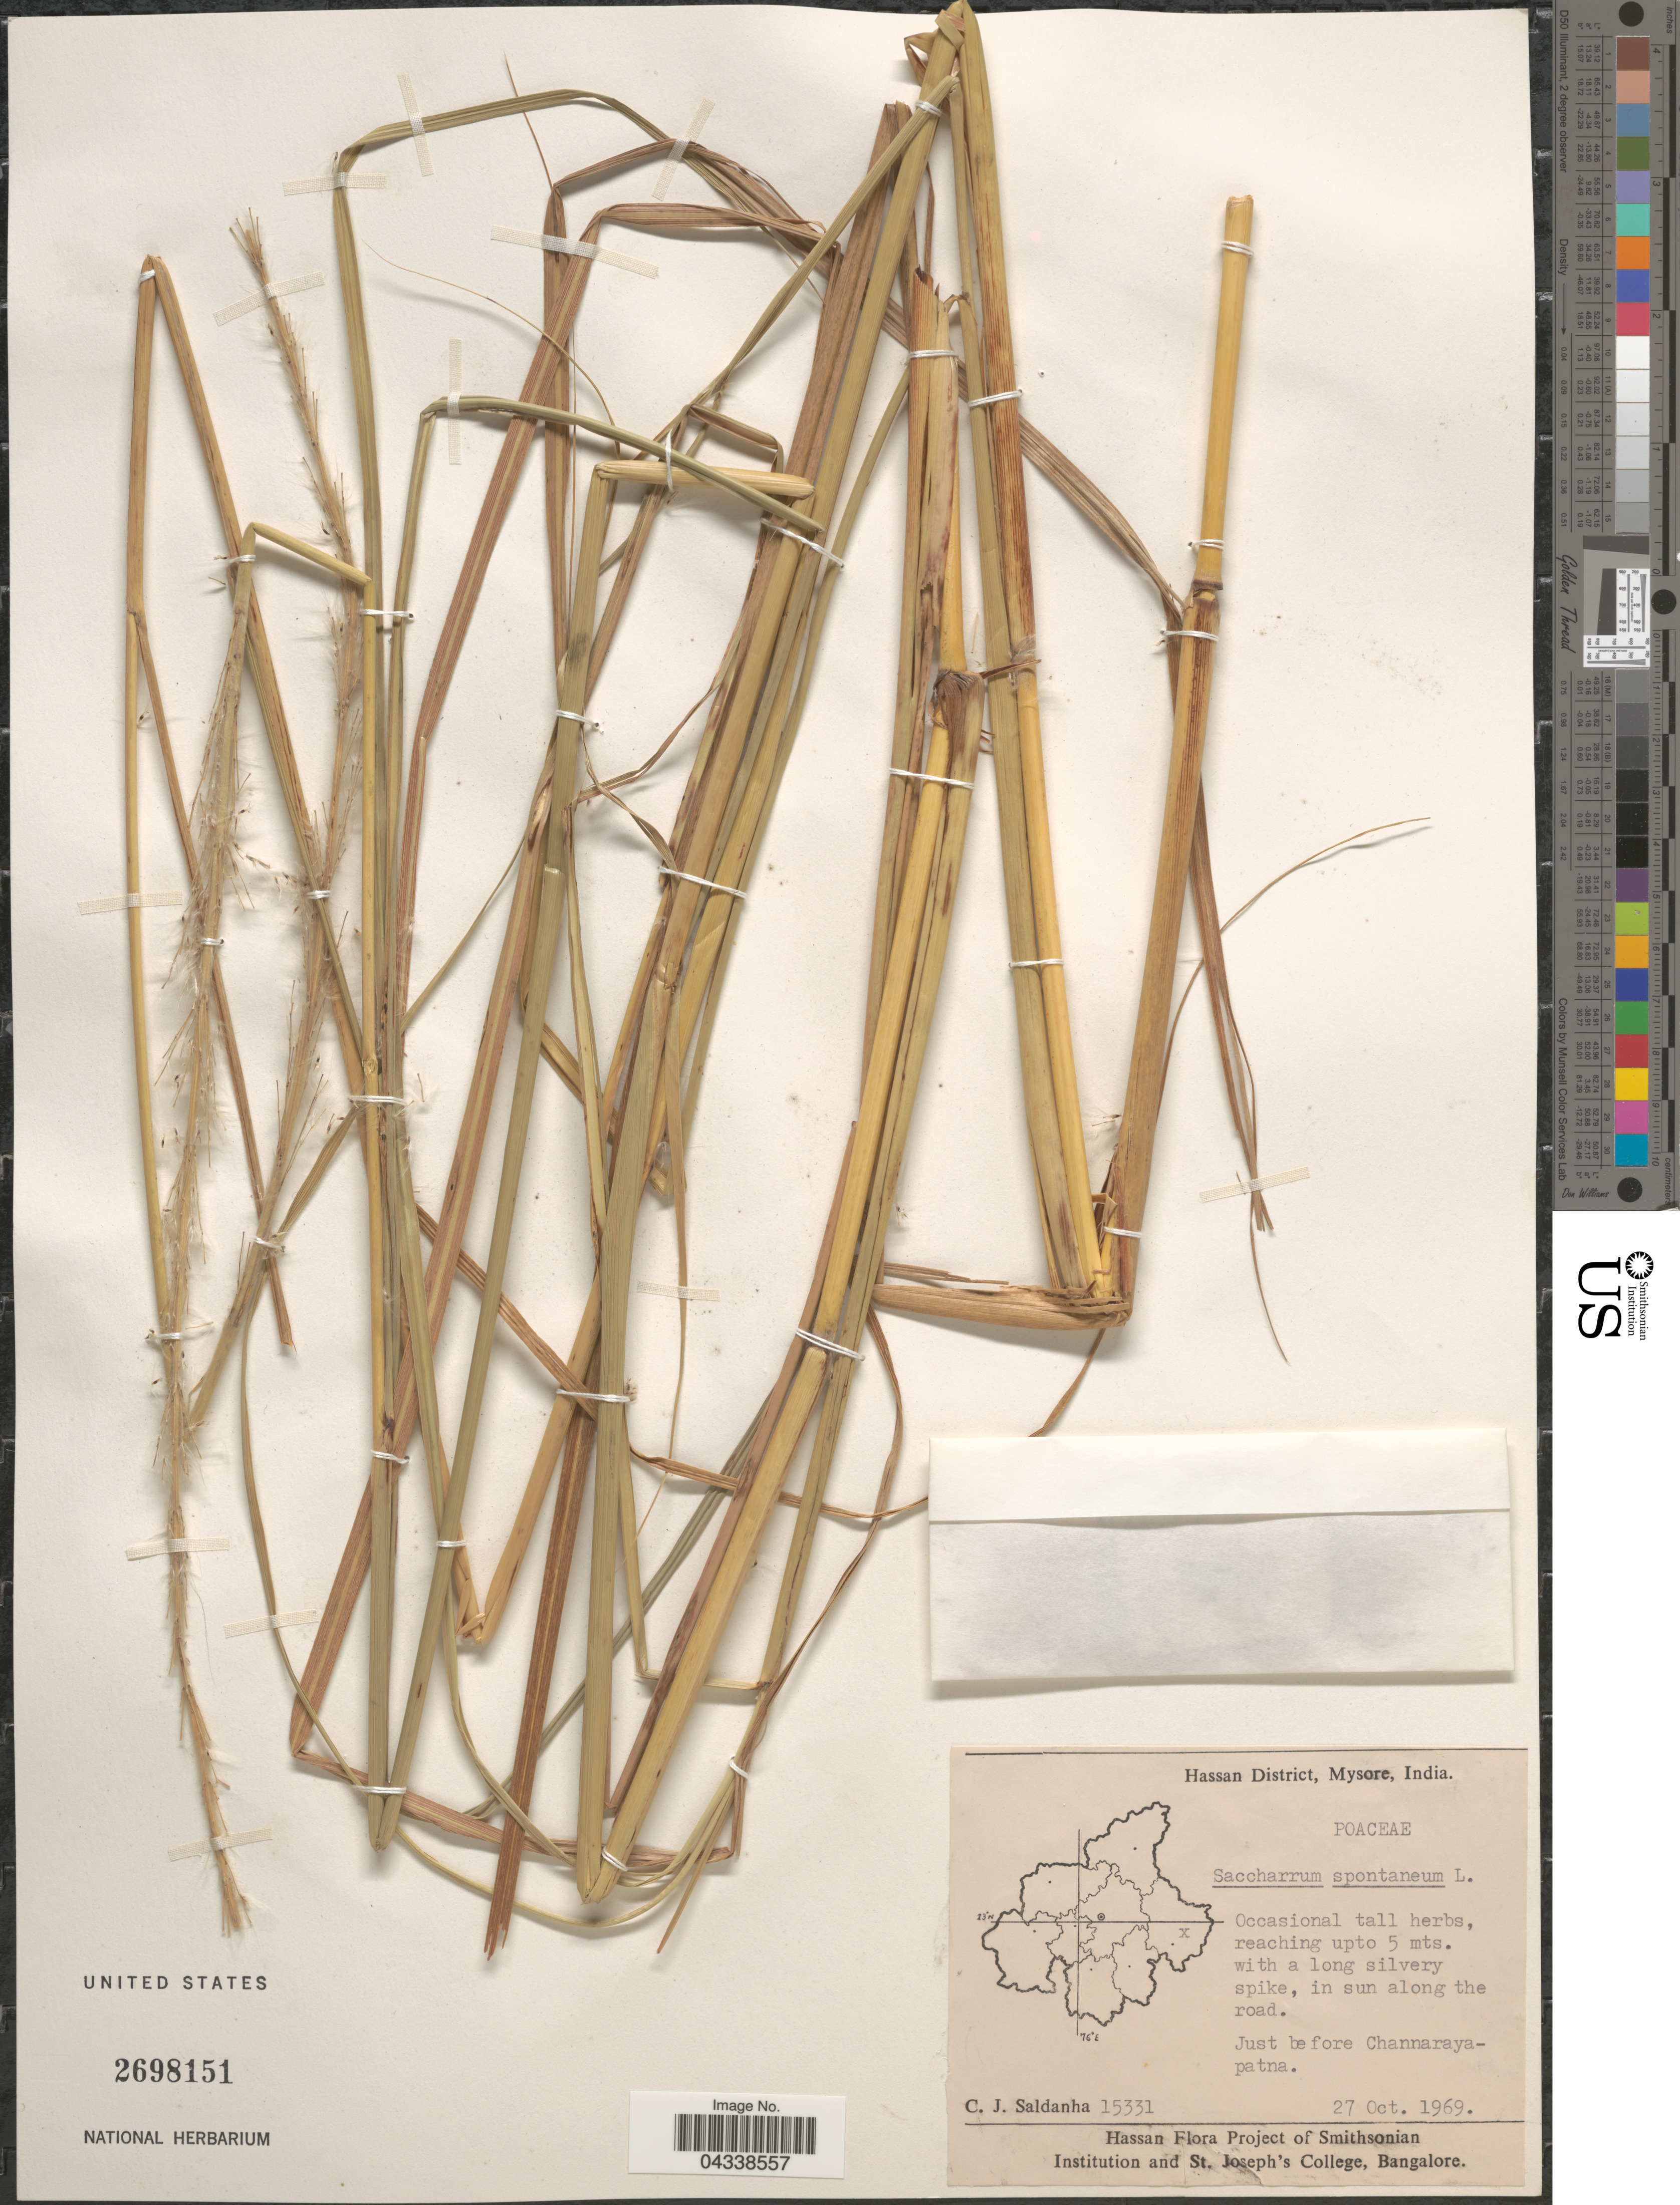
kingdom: Plantae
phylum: Tracheophyta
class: Liliopsida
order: Poales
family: Poaceae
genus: Saccharum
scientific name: Saccharum spontaneum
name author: L.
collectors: C. J. Saldanha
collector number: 15331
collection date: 1969-10-27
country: India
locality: Hassan District, Mysore. In sun along the road. Just before Channarayapatna.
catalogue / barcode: US 2698151